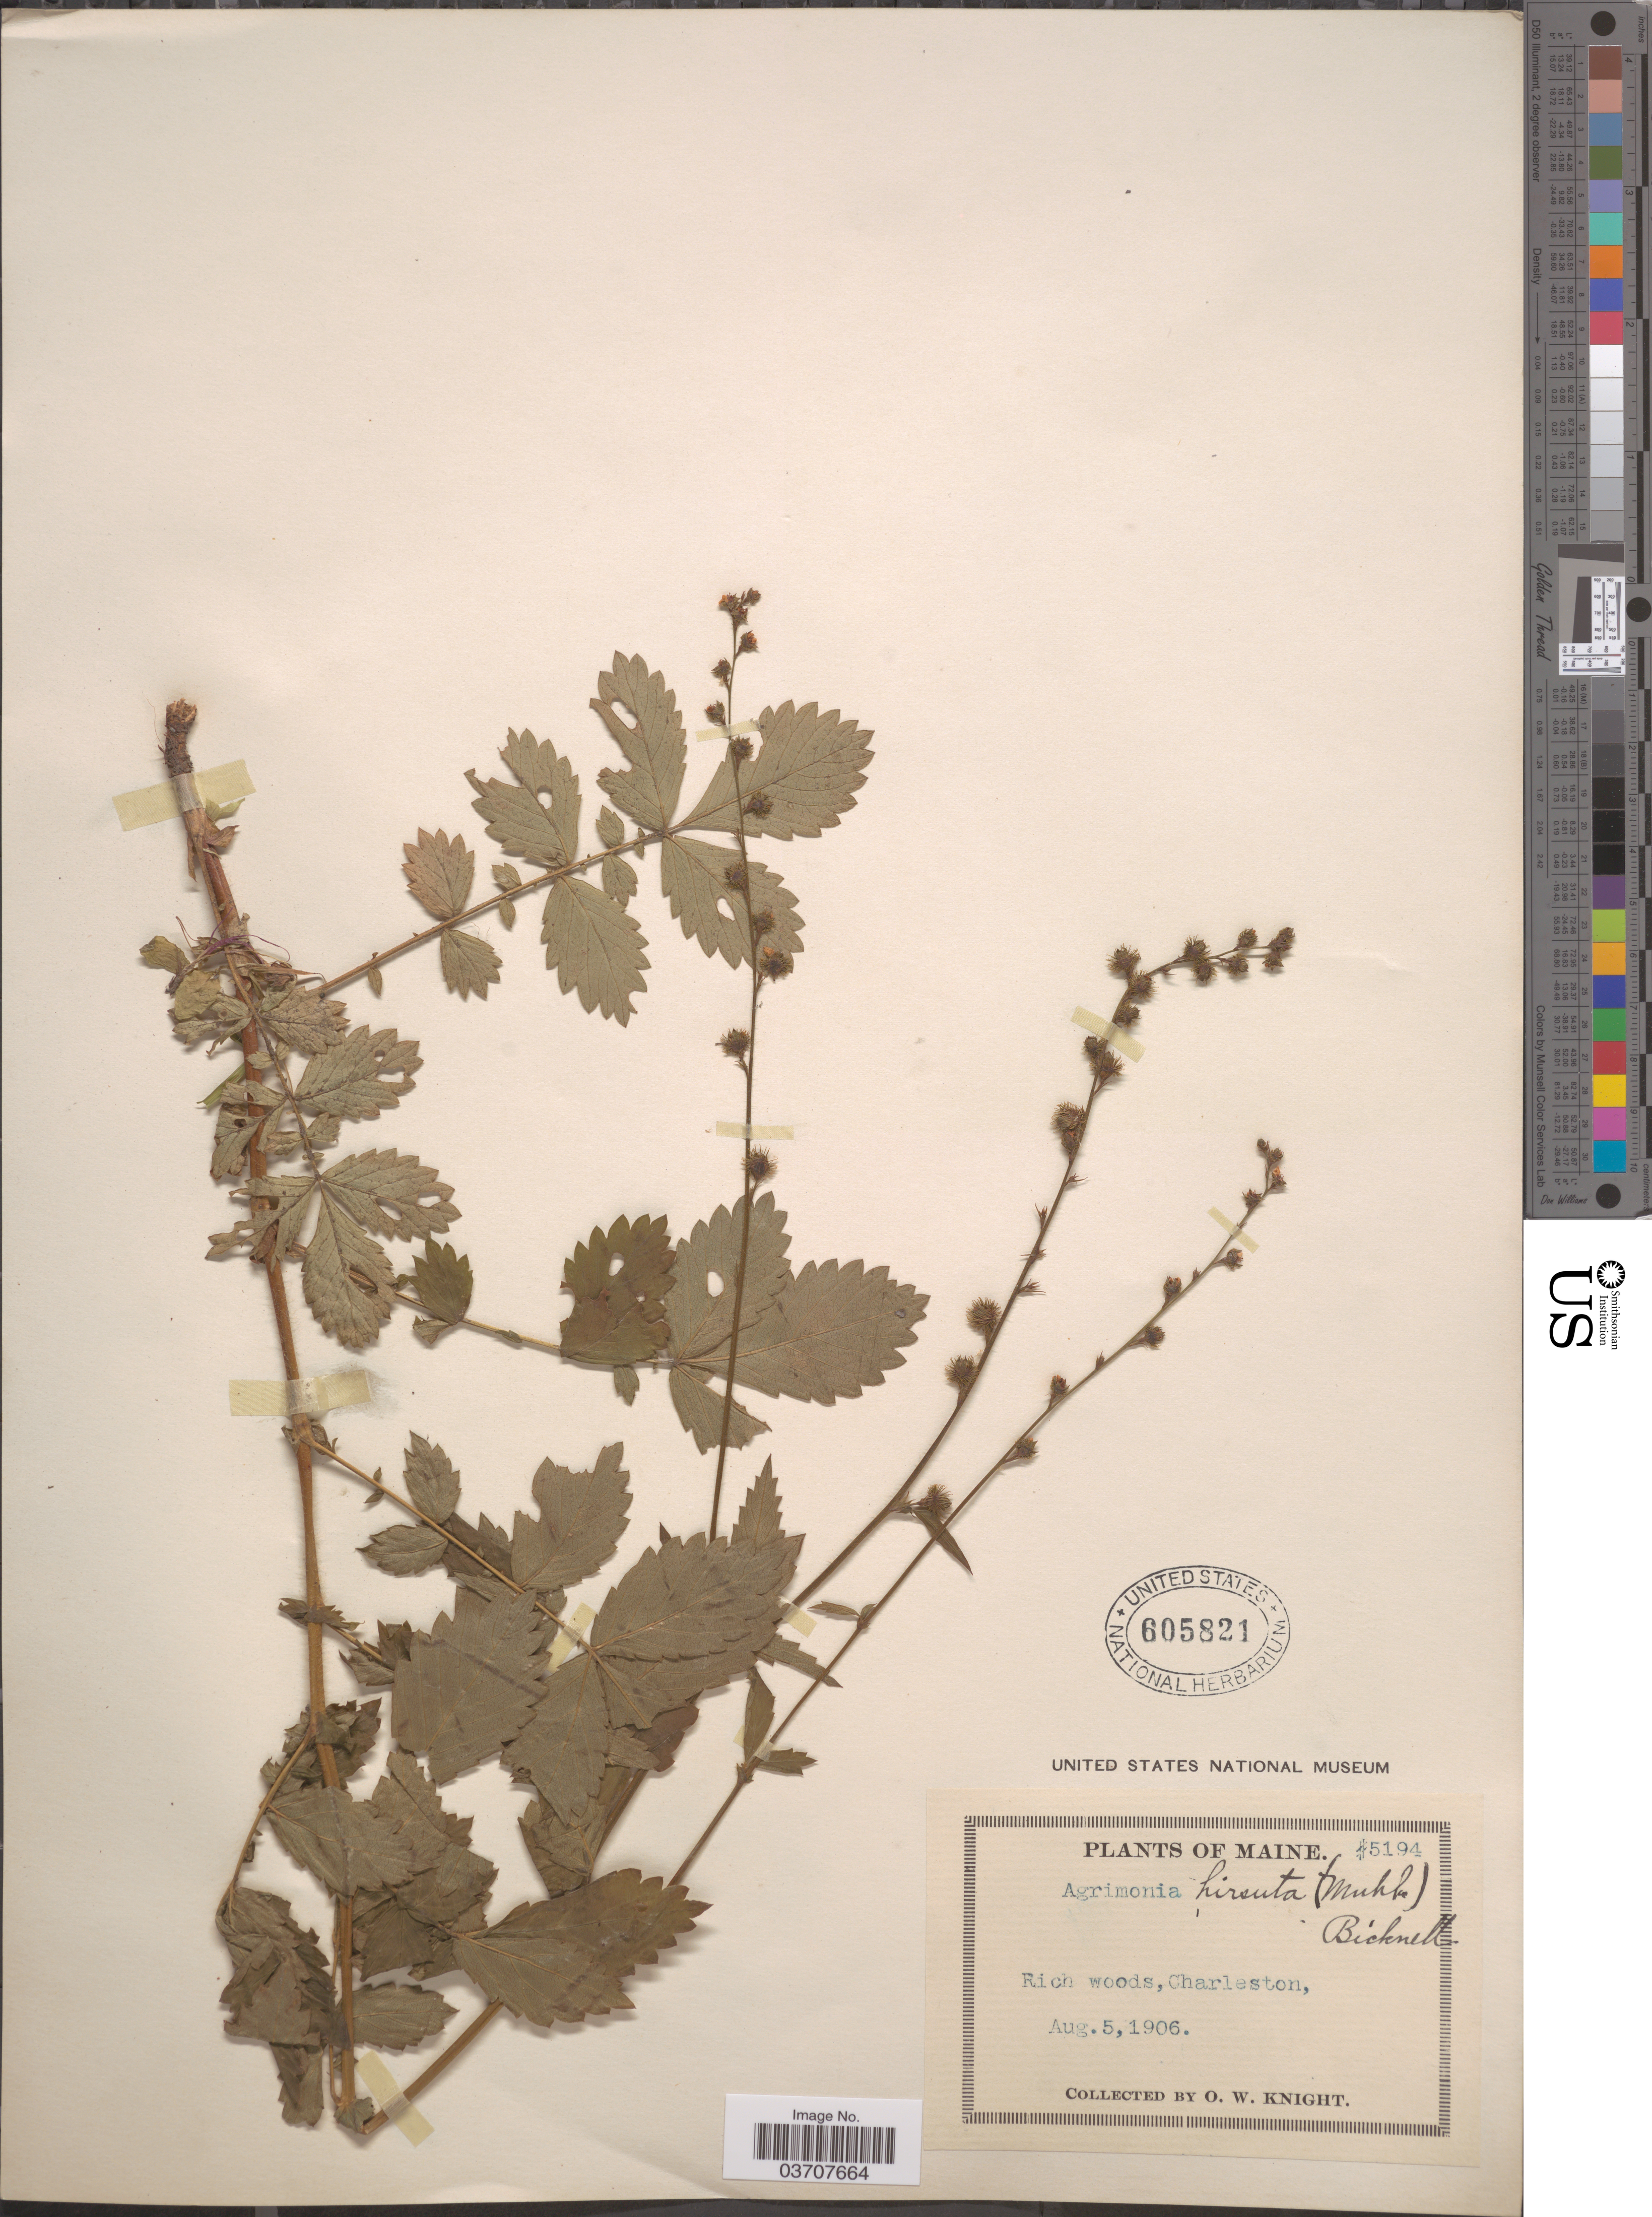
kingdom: Plantae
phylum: Tracheophyta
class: Magnoliopsida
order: Rosales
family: Rosaceae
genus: Agrimonia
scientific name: Agrimonia gryposepala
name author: Wallr.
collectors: O. Knight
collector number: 5194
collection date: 1906-08-05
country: United States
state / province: Maine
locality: Charleston.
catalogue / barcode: US 605821